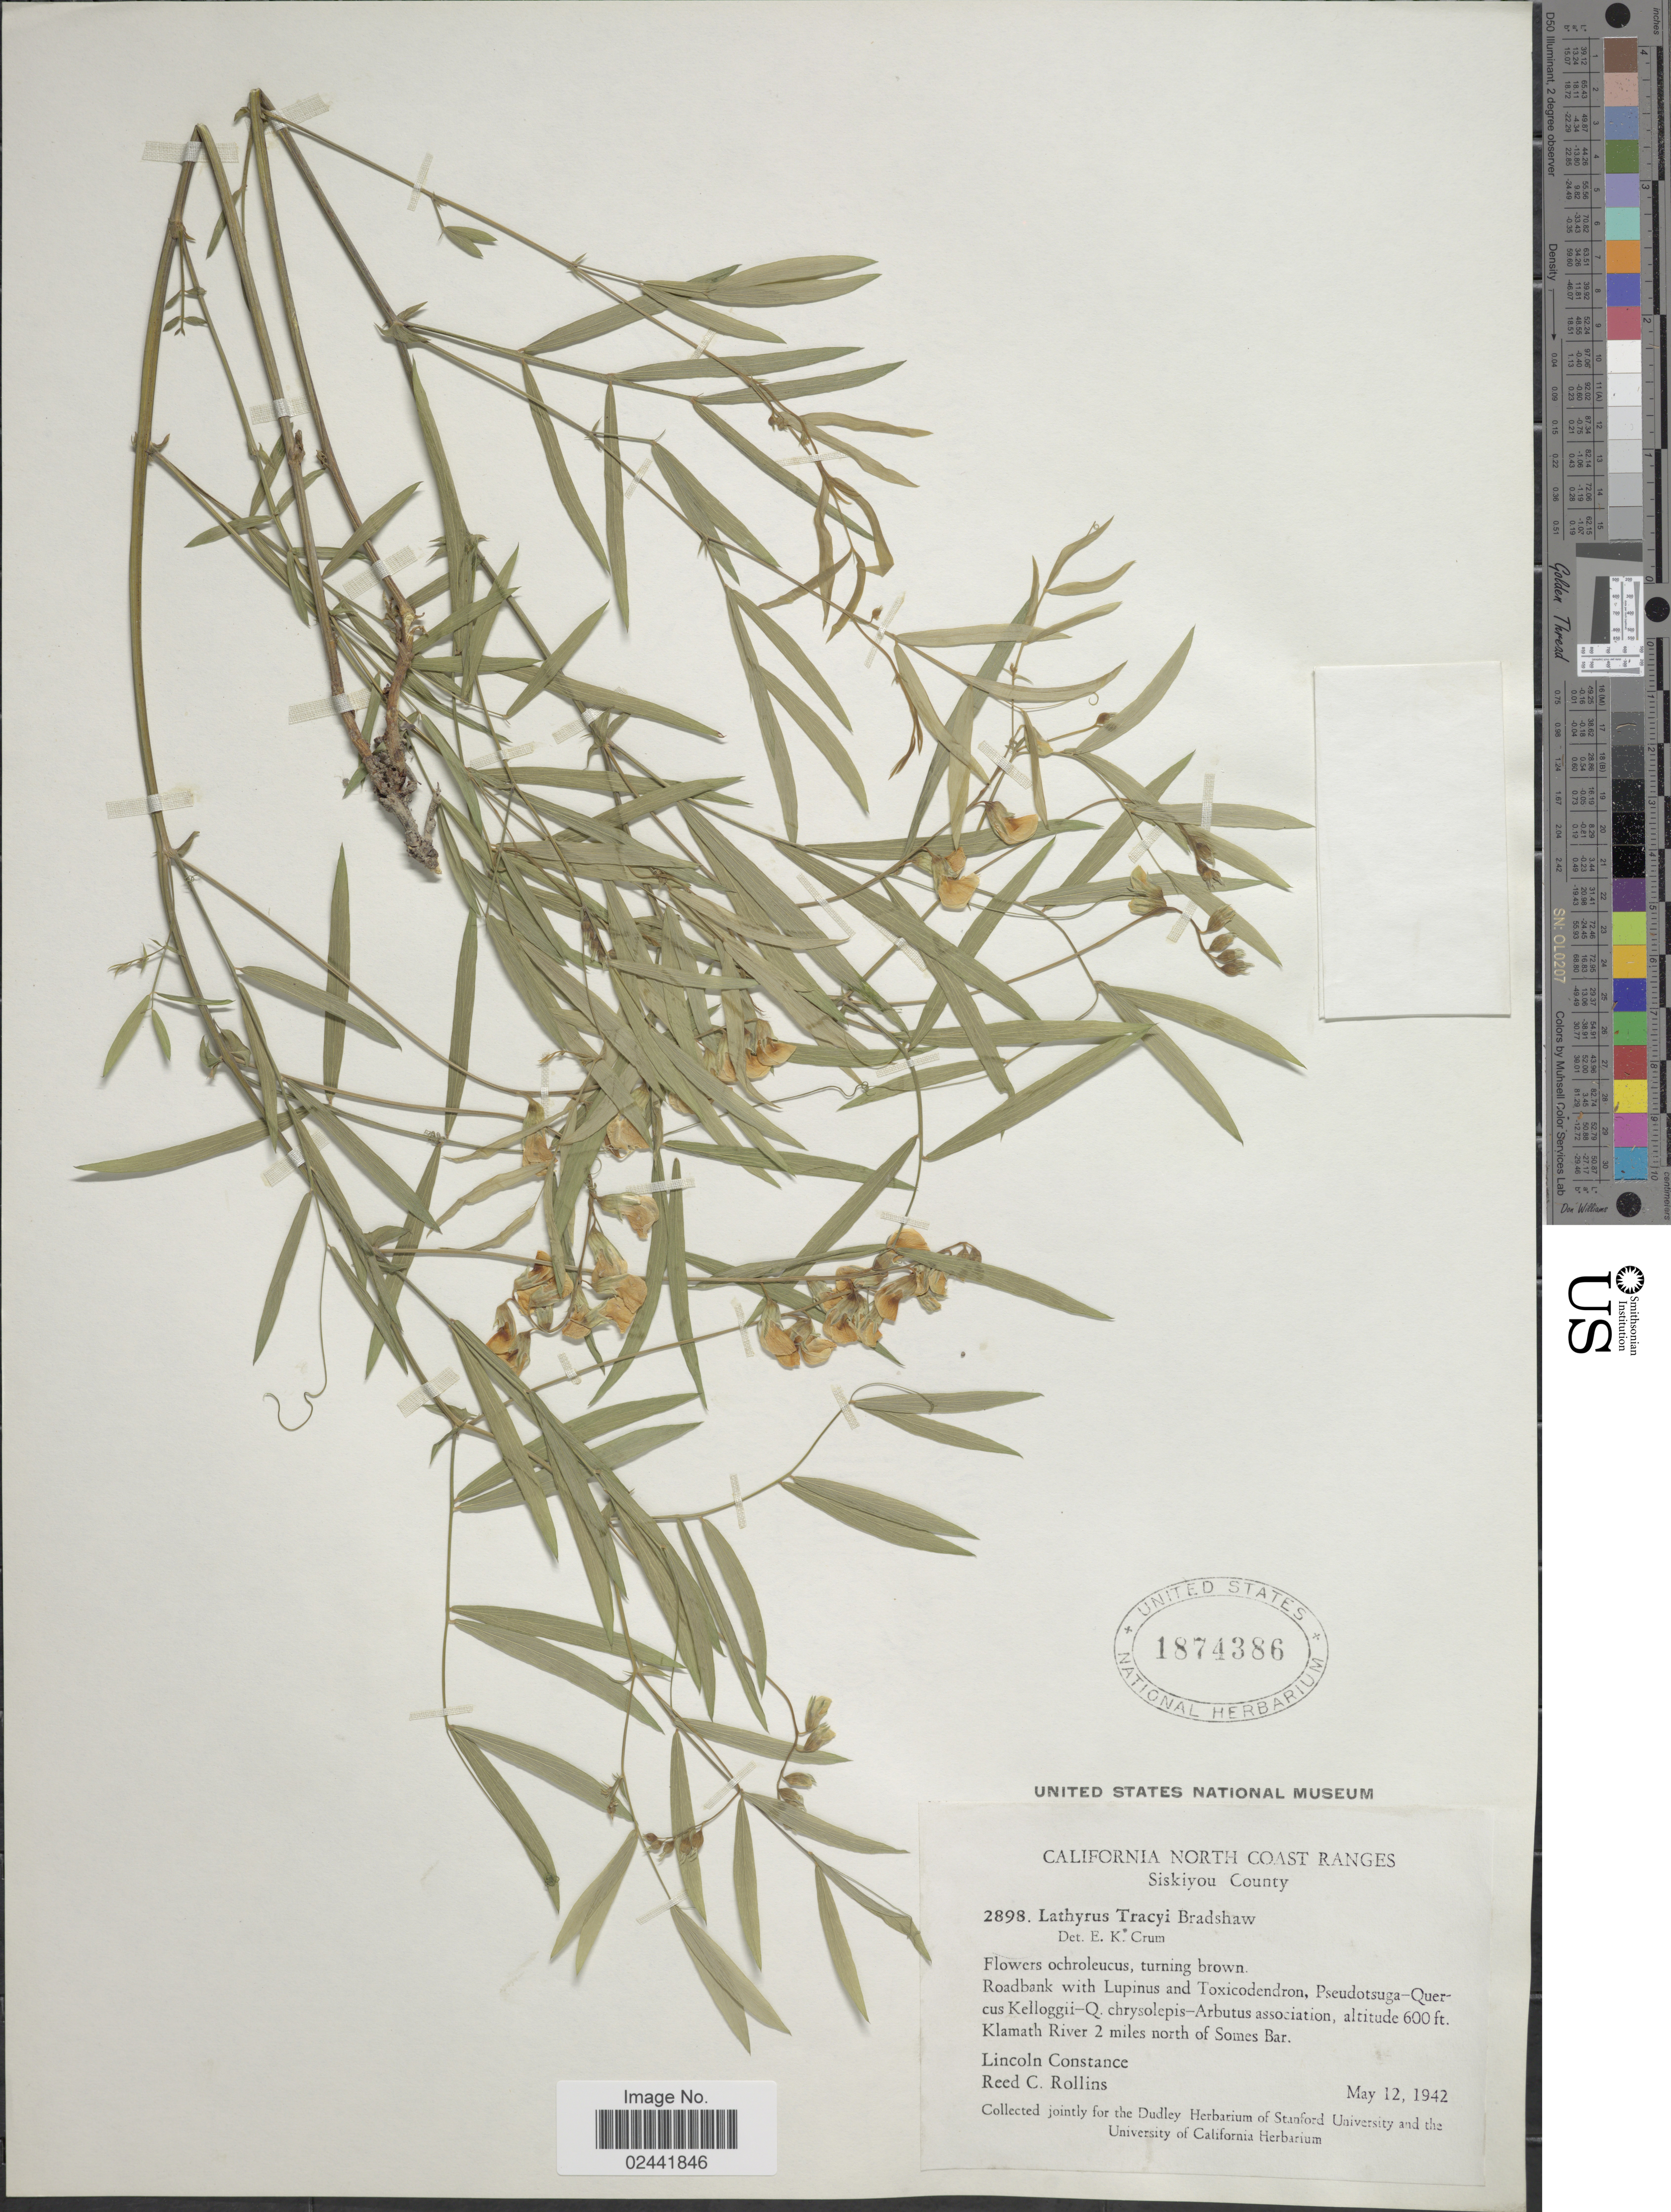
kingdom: Plantae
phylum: Tracheophyta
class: Magnoliopsida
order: Fabales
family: Fabaceae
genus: Lathyrus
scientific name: Lathyrus tracyi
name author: Bradshaw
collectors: L. Constance & R. C. Rollins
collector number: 2898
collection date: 1942-05-12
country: United States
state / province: California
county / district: Siskiyou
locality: California North Coast Ranges. Siskiyou County. Klamath River 2 miles north of Somes Bar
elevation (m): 183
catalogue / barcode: US 1874386